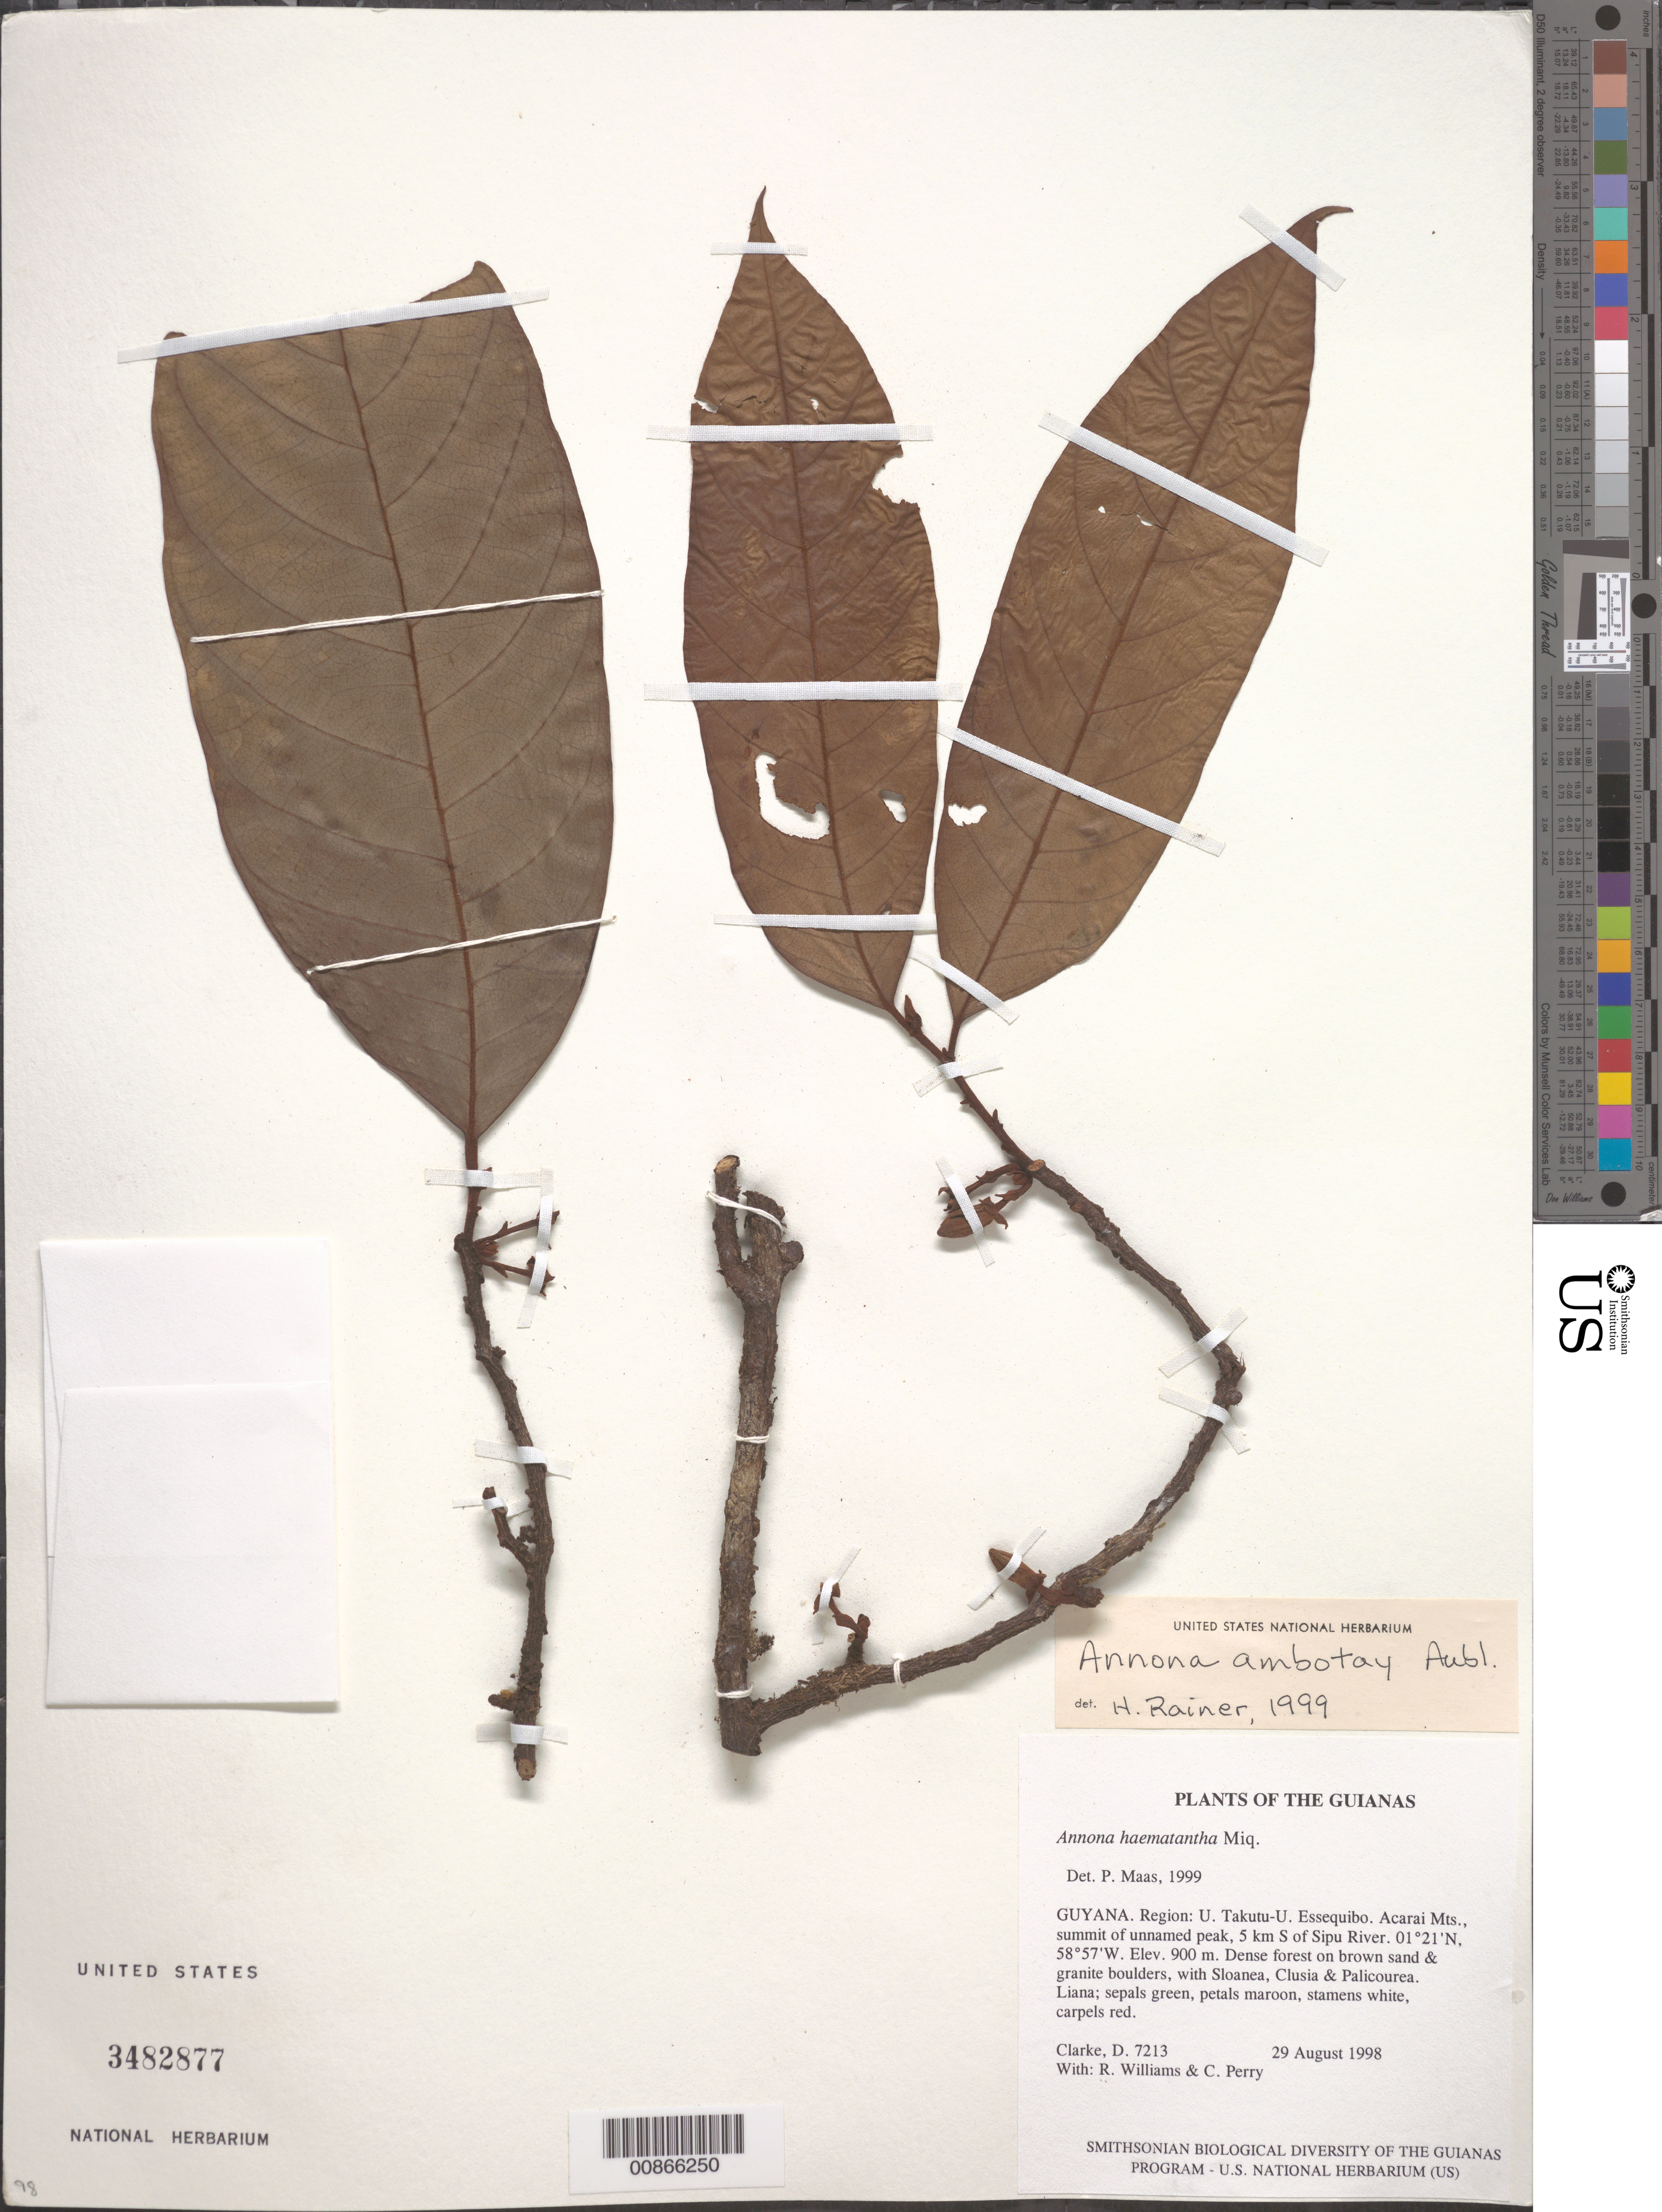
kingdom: Plantae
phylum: Tracheophyta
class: Magnoliopsida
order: Magnoliales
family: Annonaceae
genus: Annona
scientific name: Annona ambotay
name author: Aubl.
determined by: Rainer, H.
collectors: H. D. Clarke, R. Williams & C. Perry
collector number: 7213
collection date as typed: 29 August 1998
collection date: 1998-08-29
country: Guyana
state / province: U. Takutu-U. Essequibo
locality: Acarai Mts., summit of unnamed peak, 5 km S of Sipu River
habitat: Dense forest on brown sand & granite boulders, with Sloanea, Clusia & Palicourea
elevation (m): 900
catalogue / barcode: US 3482877